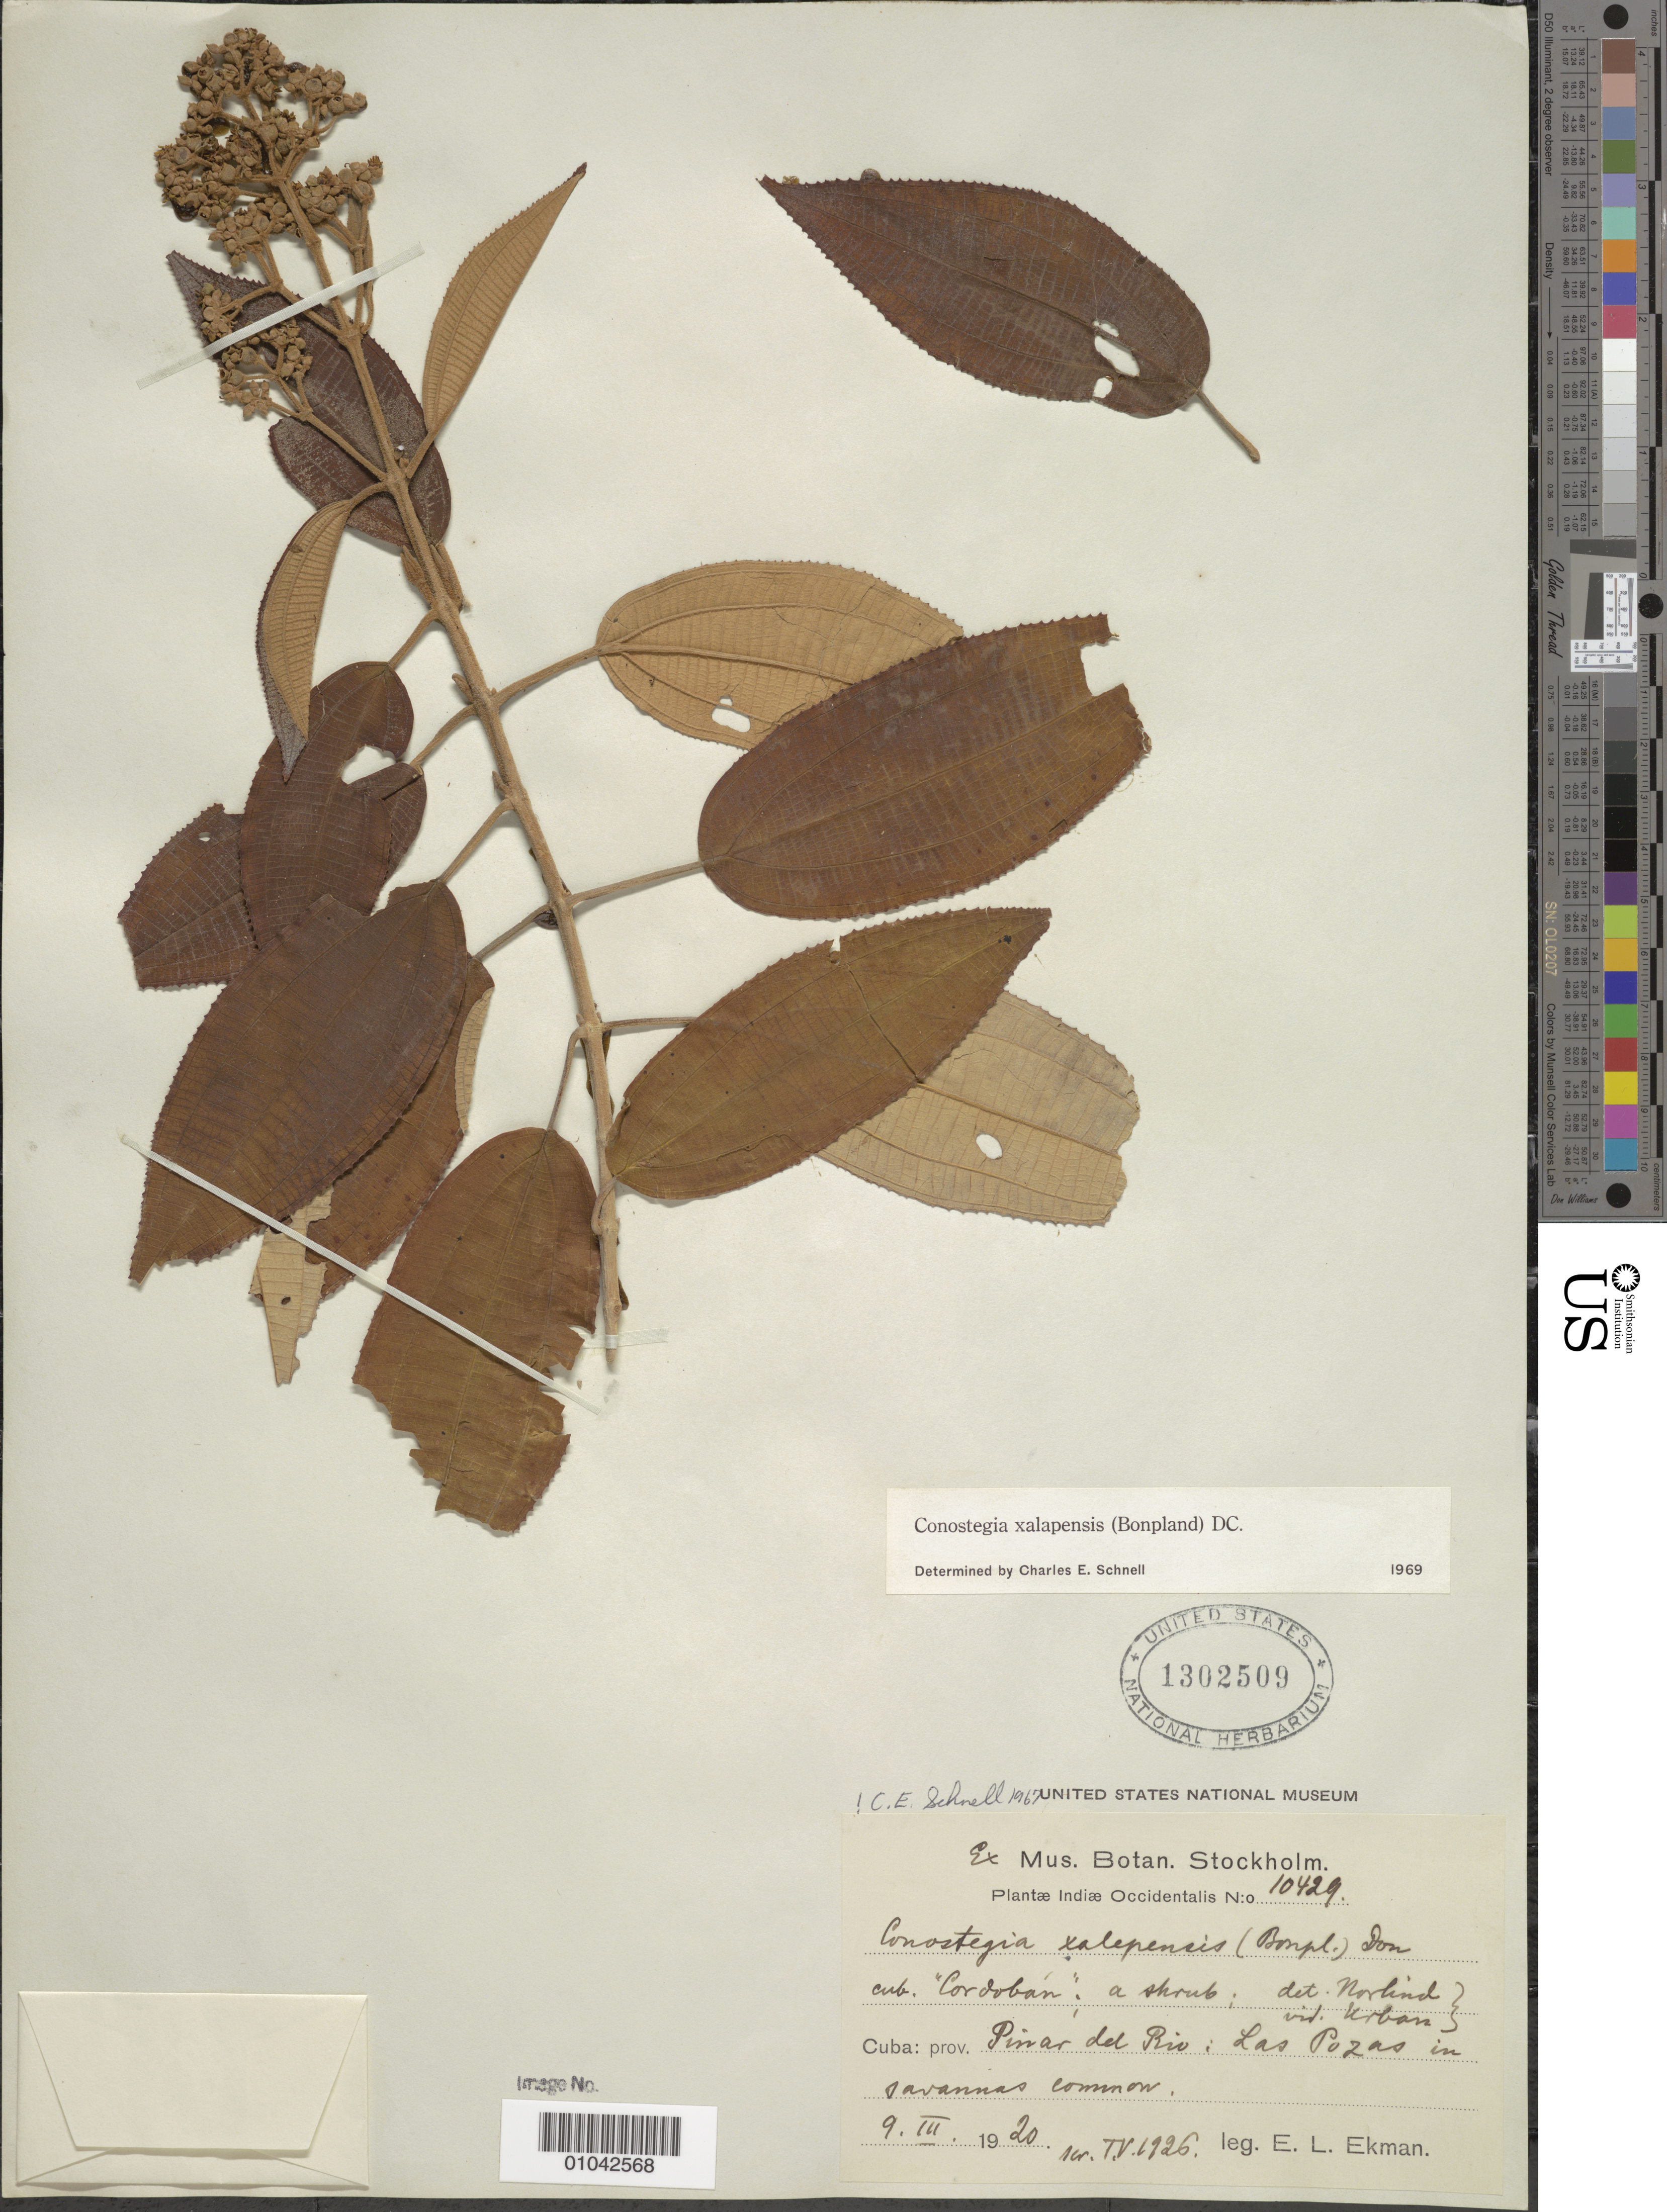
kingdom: Plantae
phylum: Tracheophyta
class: Magnoliopsida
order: Myrtales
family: Melastomataceae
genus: Conostegia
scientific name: Conostegia xylapensis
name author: (Bonpl.) D. Don ex DC.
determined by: Schnell, C. E.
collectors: E. L. Ekman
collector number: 10429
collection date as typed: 09 Mar 1920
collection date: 1920-03-09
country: Cuba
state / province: Pinar del Rio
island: Cuba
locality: Las Pozas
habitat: Savannas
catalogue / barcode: US 1302509